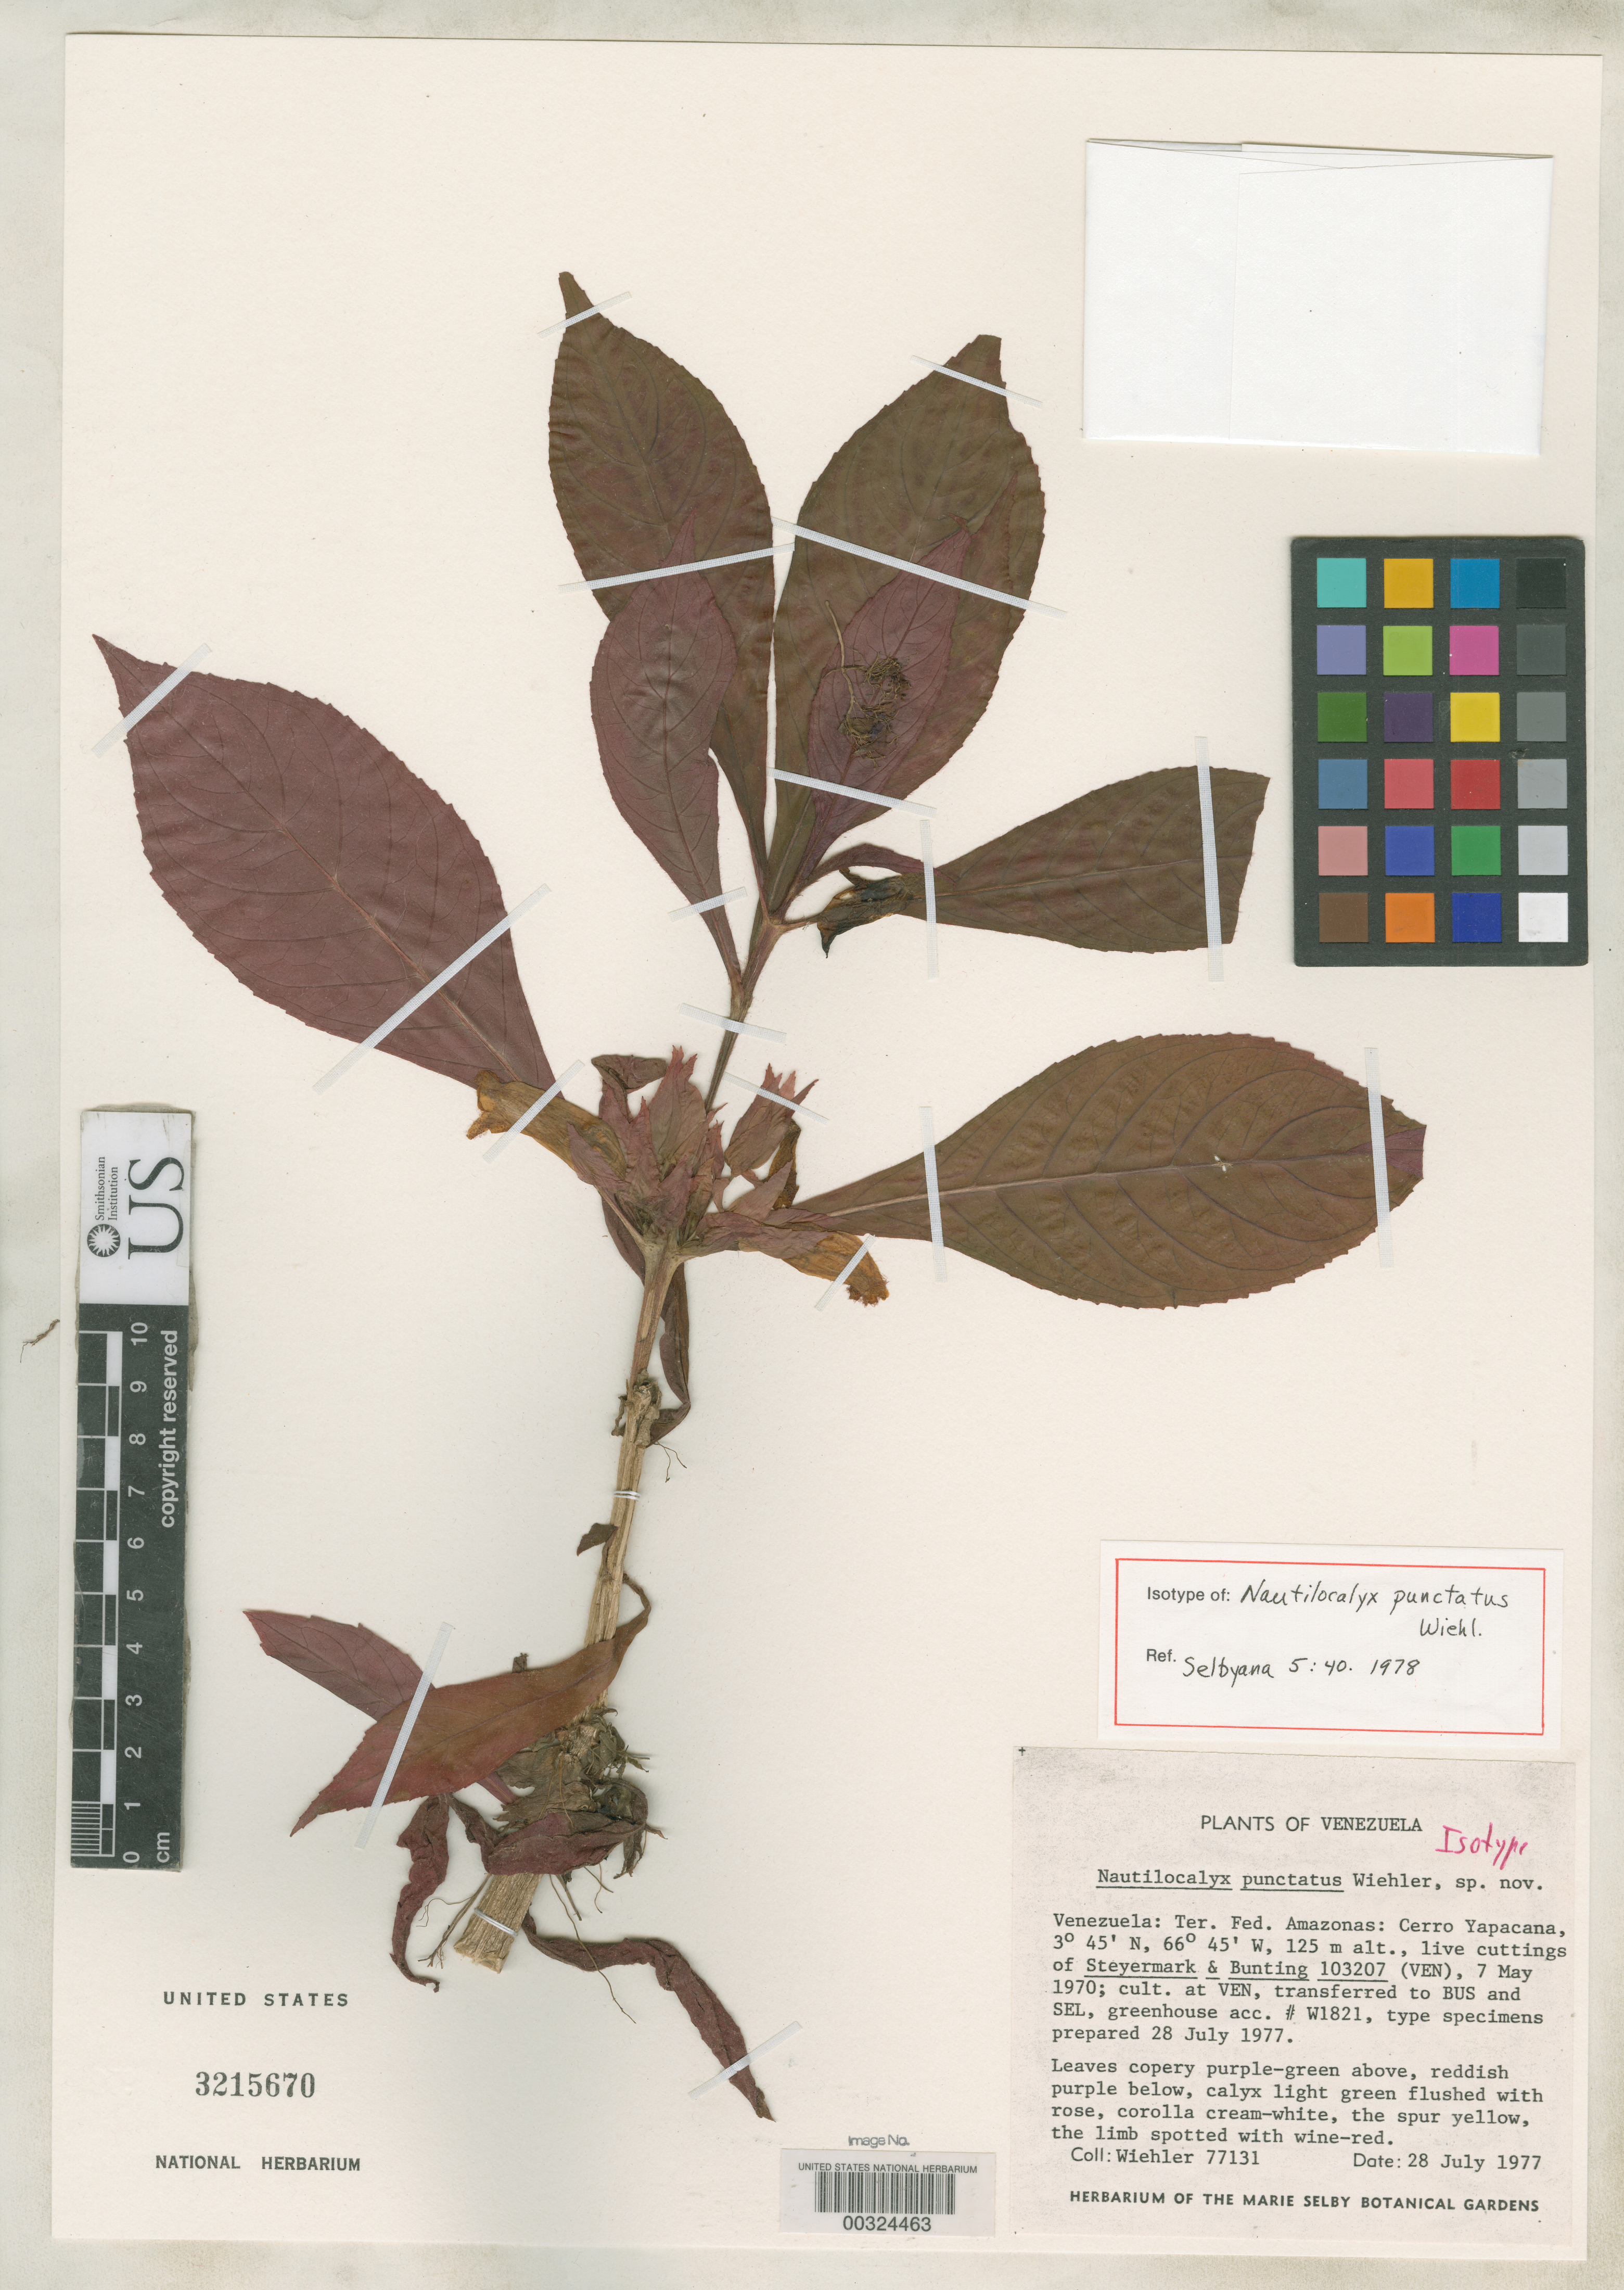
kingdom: Plantae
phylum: Tracheophyta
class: Magnoliopsida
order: Lamiales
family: Gesneriaceae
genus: Nautilocalyx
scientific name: Nautilocalyx punctatus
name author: Wiehler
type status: Isotype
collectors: H. J. Wiehler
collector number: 77131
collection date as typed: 28 Jul 1977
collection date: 1977-07-28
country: Venezuela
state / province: Amazonas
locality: Cerro Yapacana, between base camp & Sabana Grande.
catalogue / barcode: US 3215670